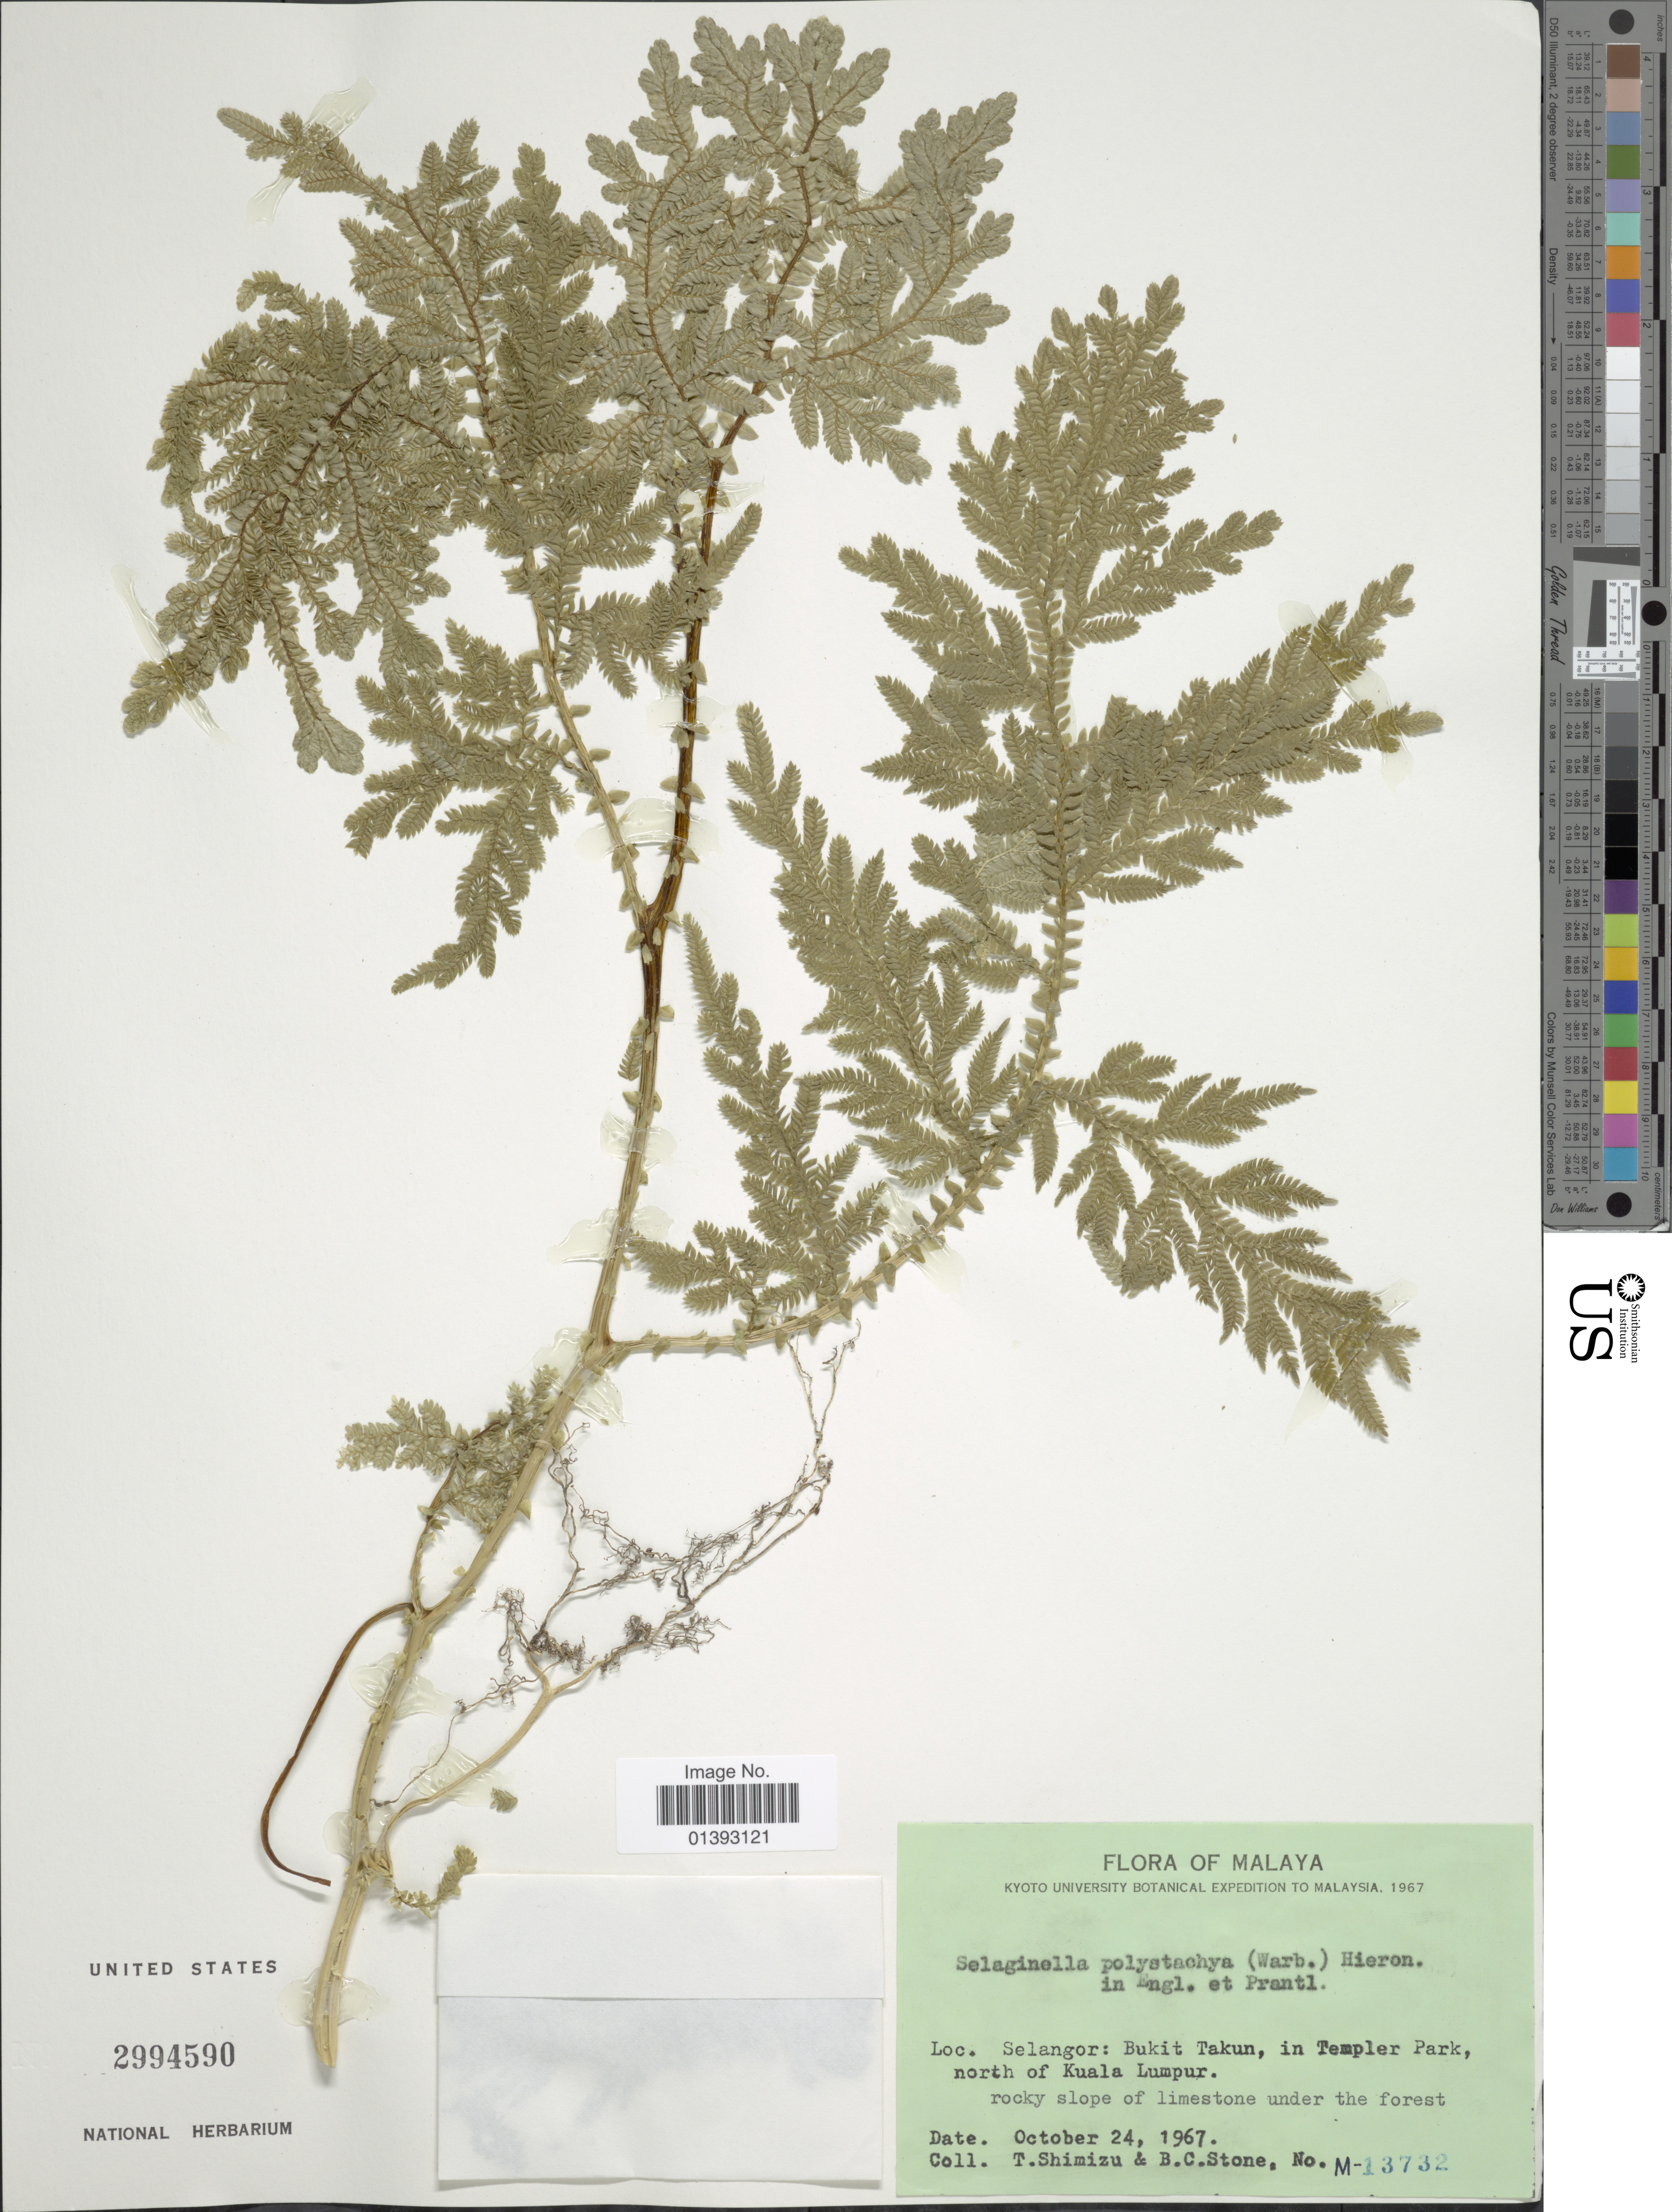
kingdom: Plantae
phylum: Tracheophyta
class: Lycopodiopsida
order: Selaginellales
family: Selaginellaceae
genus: Selaginella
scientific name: Selaginella polystachya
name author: (Warb.) Hieron.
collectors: T. Shimizu & B. C. Stone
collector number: M-13732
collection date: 1967-10-24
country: Malaysia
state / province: Selangor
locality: Bukit Takun, in Templer Park, north of Kuala Lumpur, rocky slope of limestone under the forest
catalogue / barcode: US 2994590